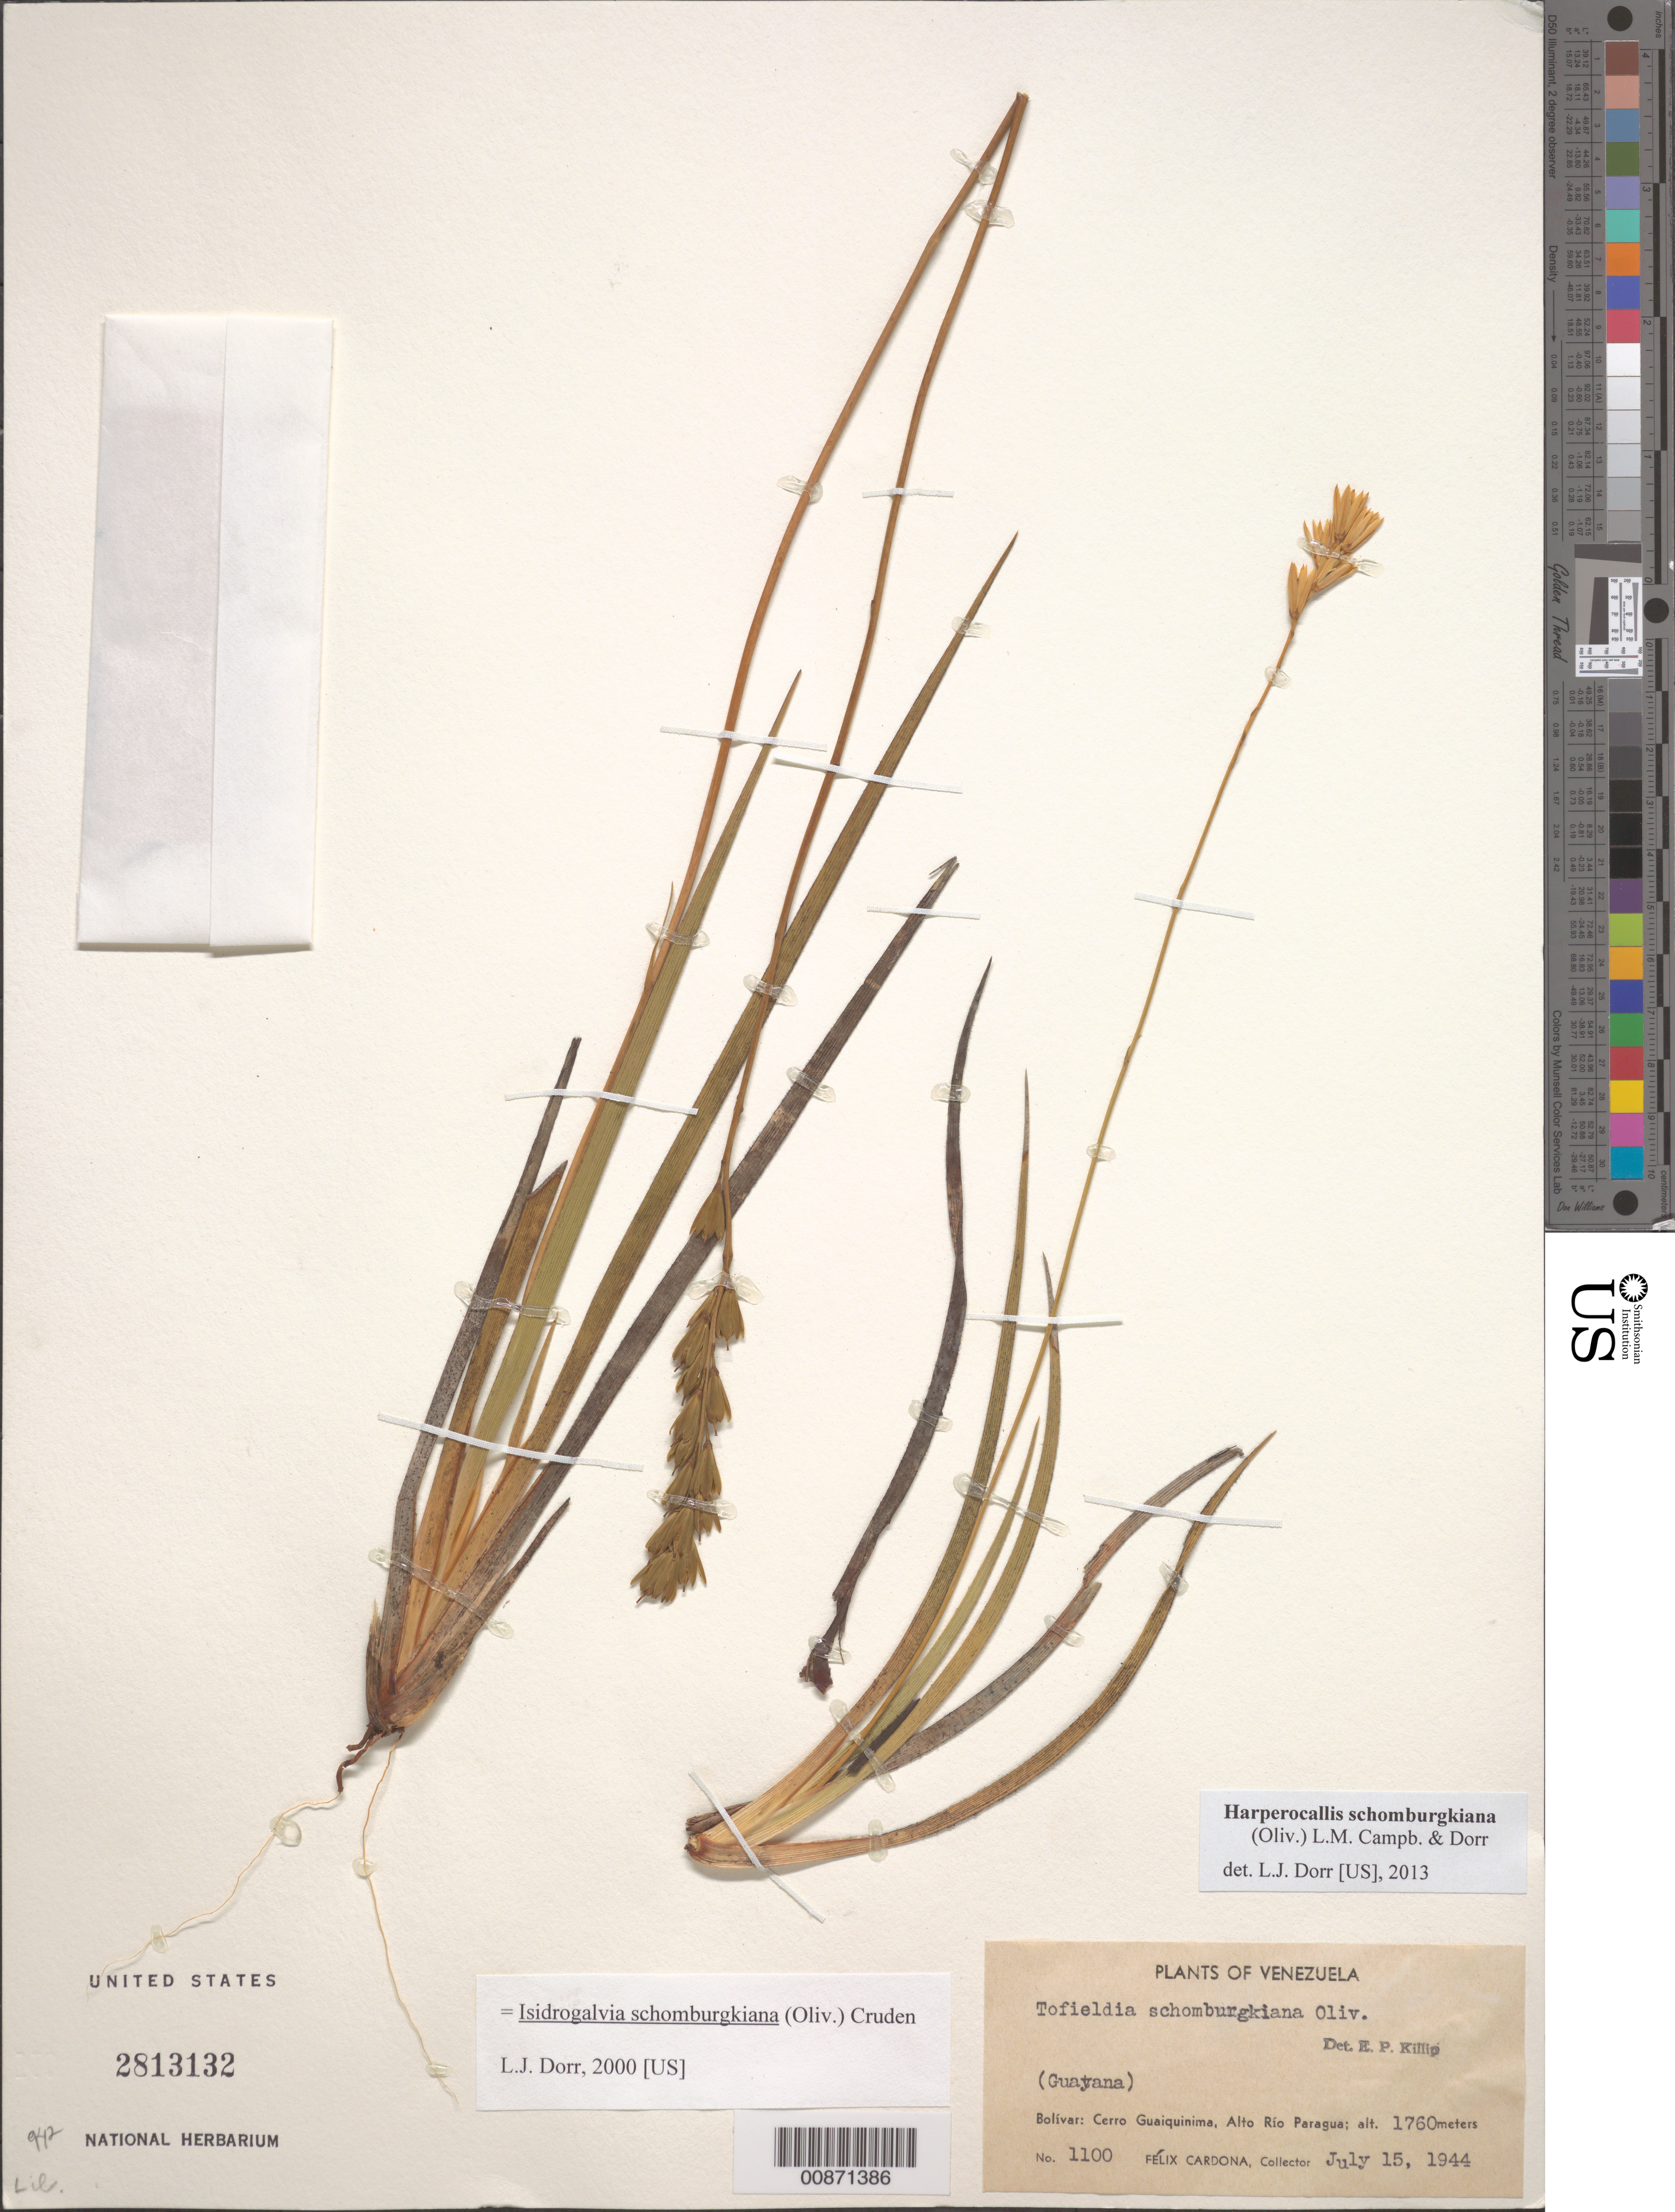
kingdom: Plantae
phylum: Tracheophyta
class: Liliopsida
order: Alismatales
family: Tofieldiaceae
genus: Harperocallis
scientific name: Harperocallis schomburgkiana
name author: (Oliv.) L.M. Campb. & Dorr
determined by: Dorr, L. J., (BOT), Smithsonian Institution - National Museum of Natural History (UNITED STATES)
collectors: F. Cardona Puig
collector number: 1100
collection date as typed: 15-Jul-44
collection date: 1944-07-15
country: Venezuela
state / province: Bolívar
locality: Alto Río Paragua, Cerro Guaiquinima (Guayana)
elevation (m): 1760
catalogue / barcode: US 2813132